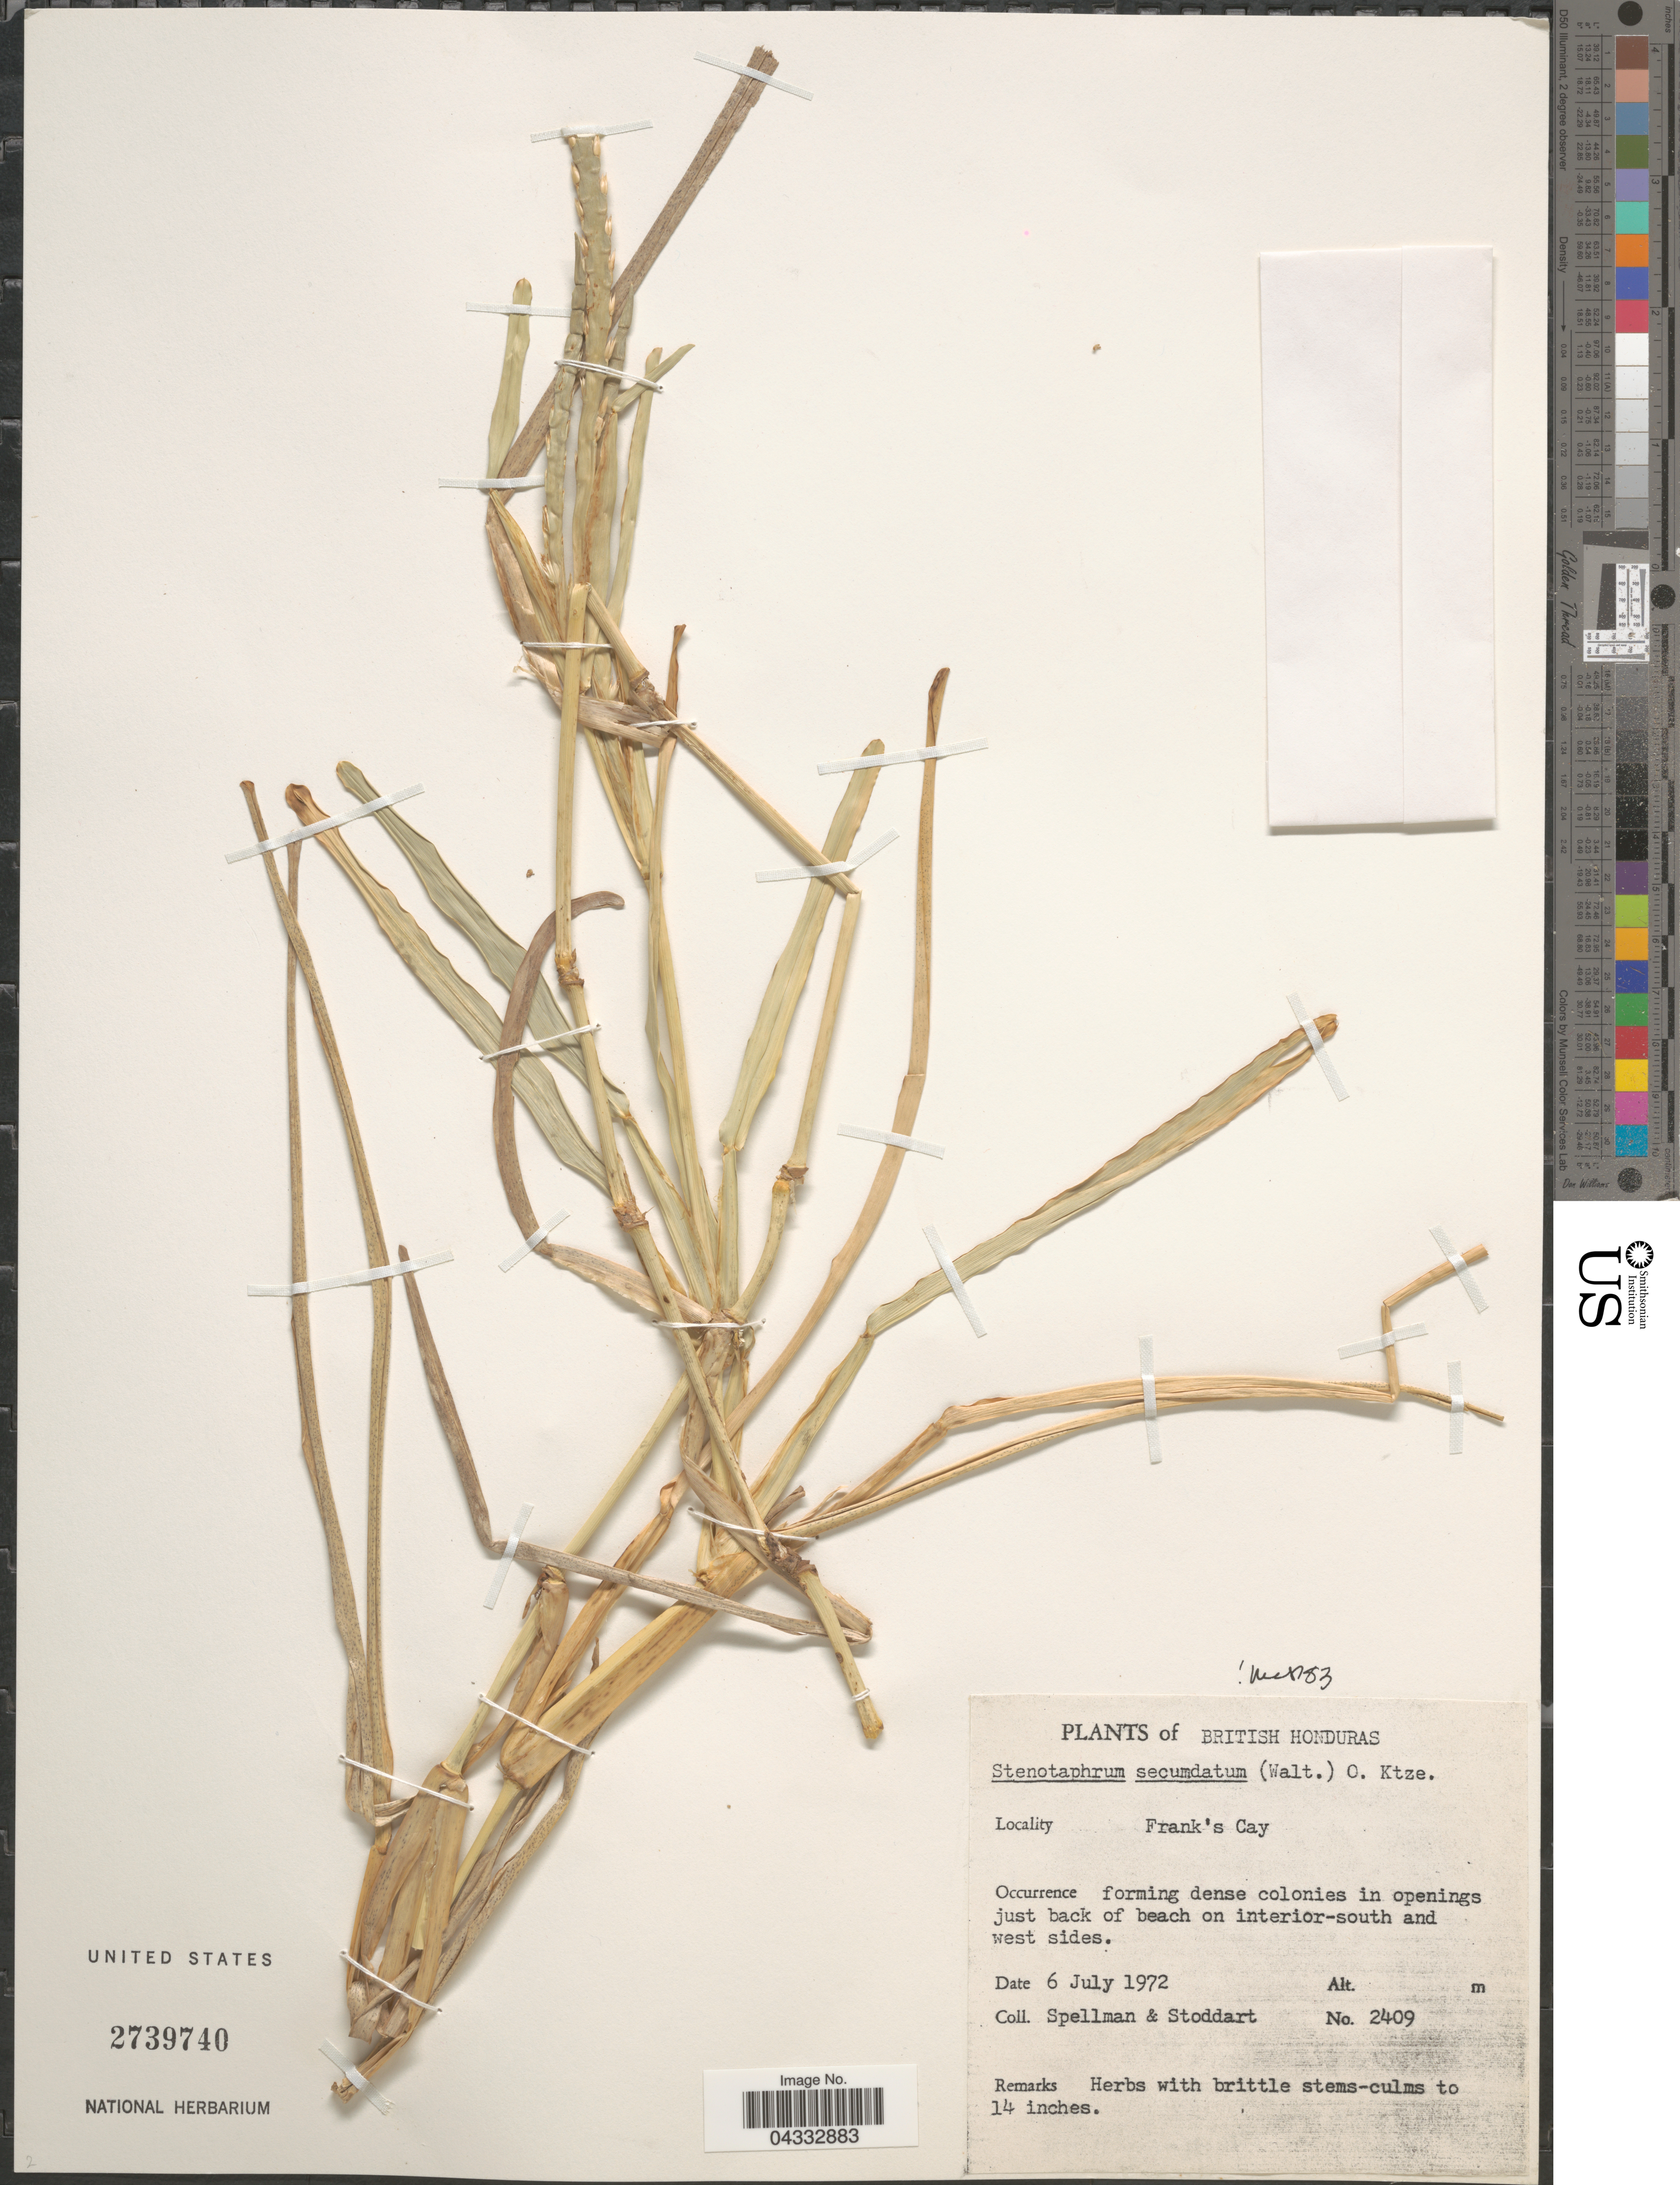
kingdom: Plantae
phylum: Tracheophyta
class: Liliopsida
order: Poales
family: Poaceae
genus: Stenotaphrum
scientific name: Stenotaphrum secundatum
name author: (Walter) Kuntze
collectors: Spellman, -- & -. Stoddart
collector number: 2409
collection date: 1972-07-06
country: Belize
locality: British Honduras. Frank's Cay. Forming dense colonies in openings just back of beach on interior-south and west sides.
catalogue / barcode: US 2739740